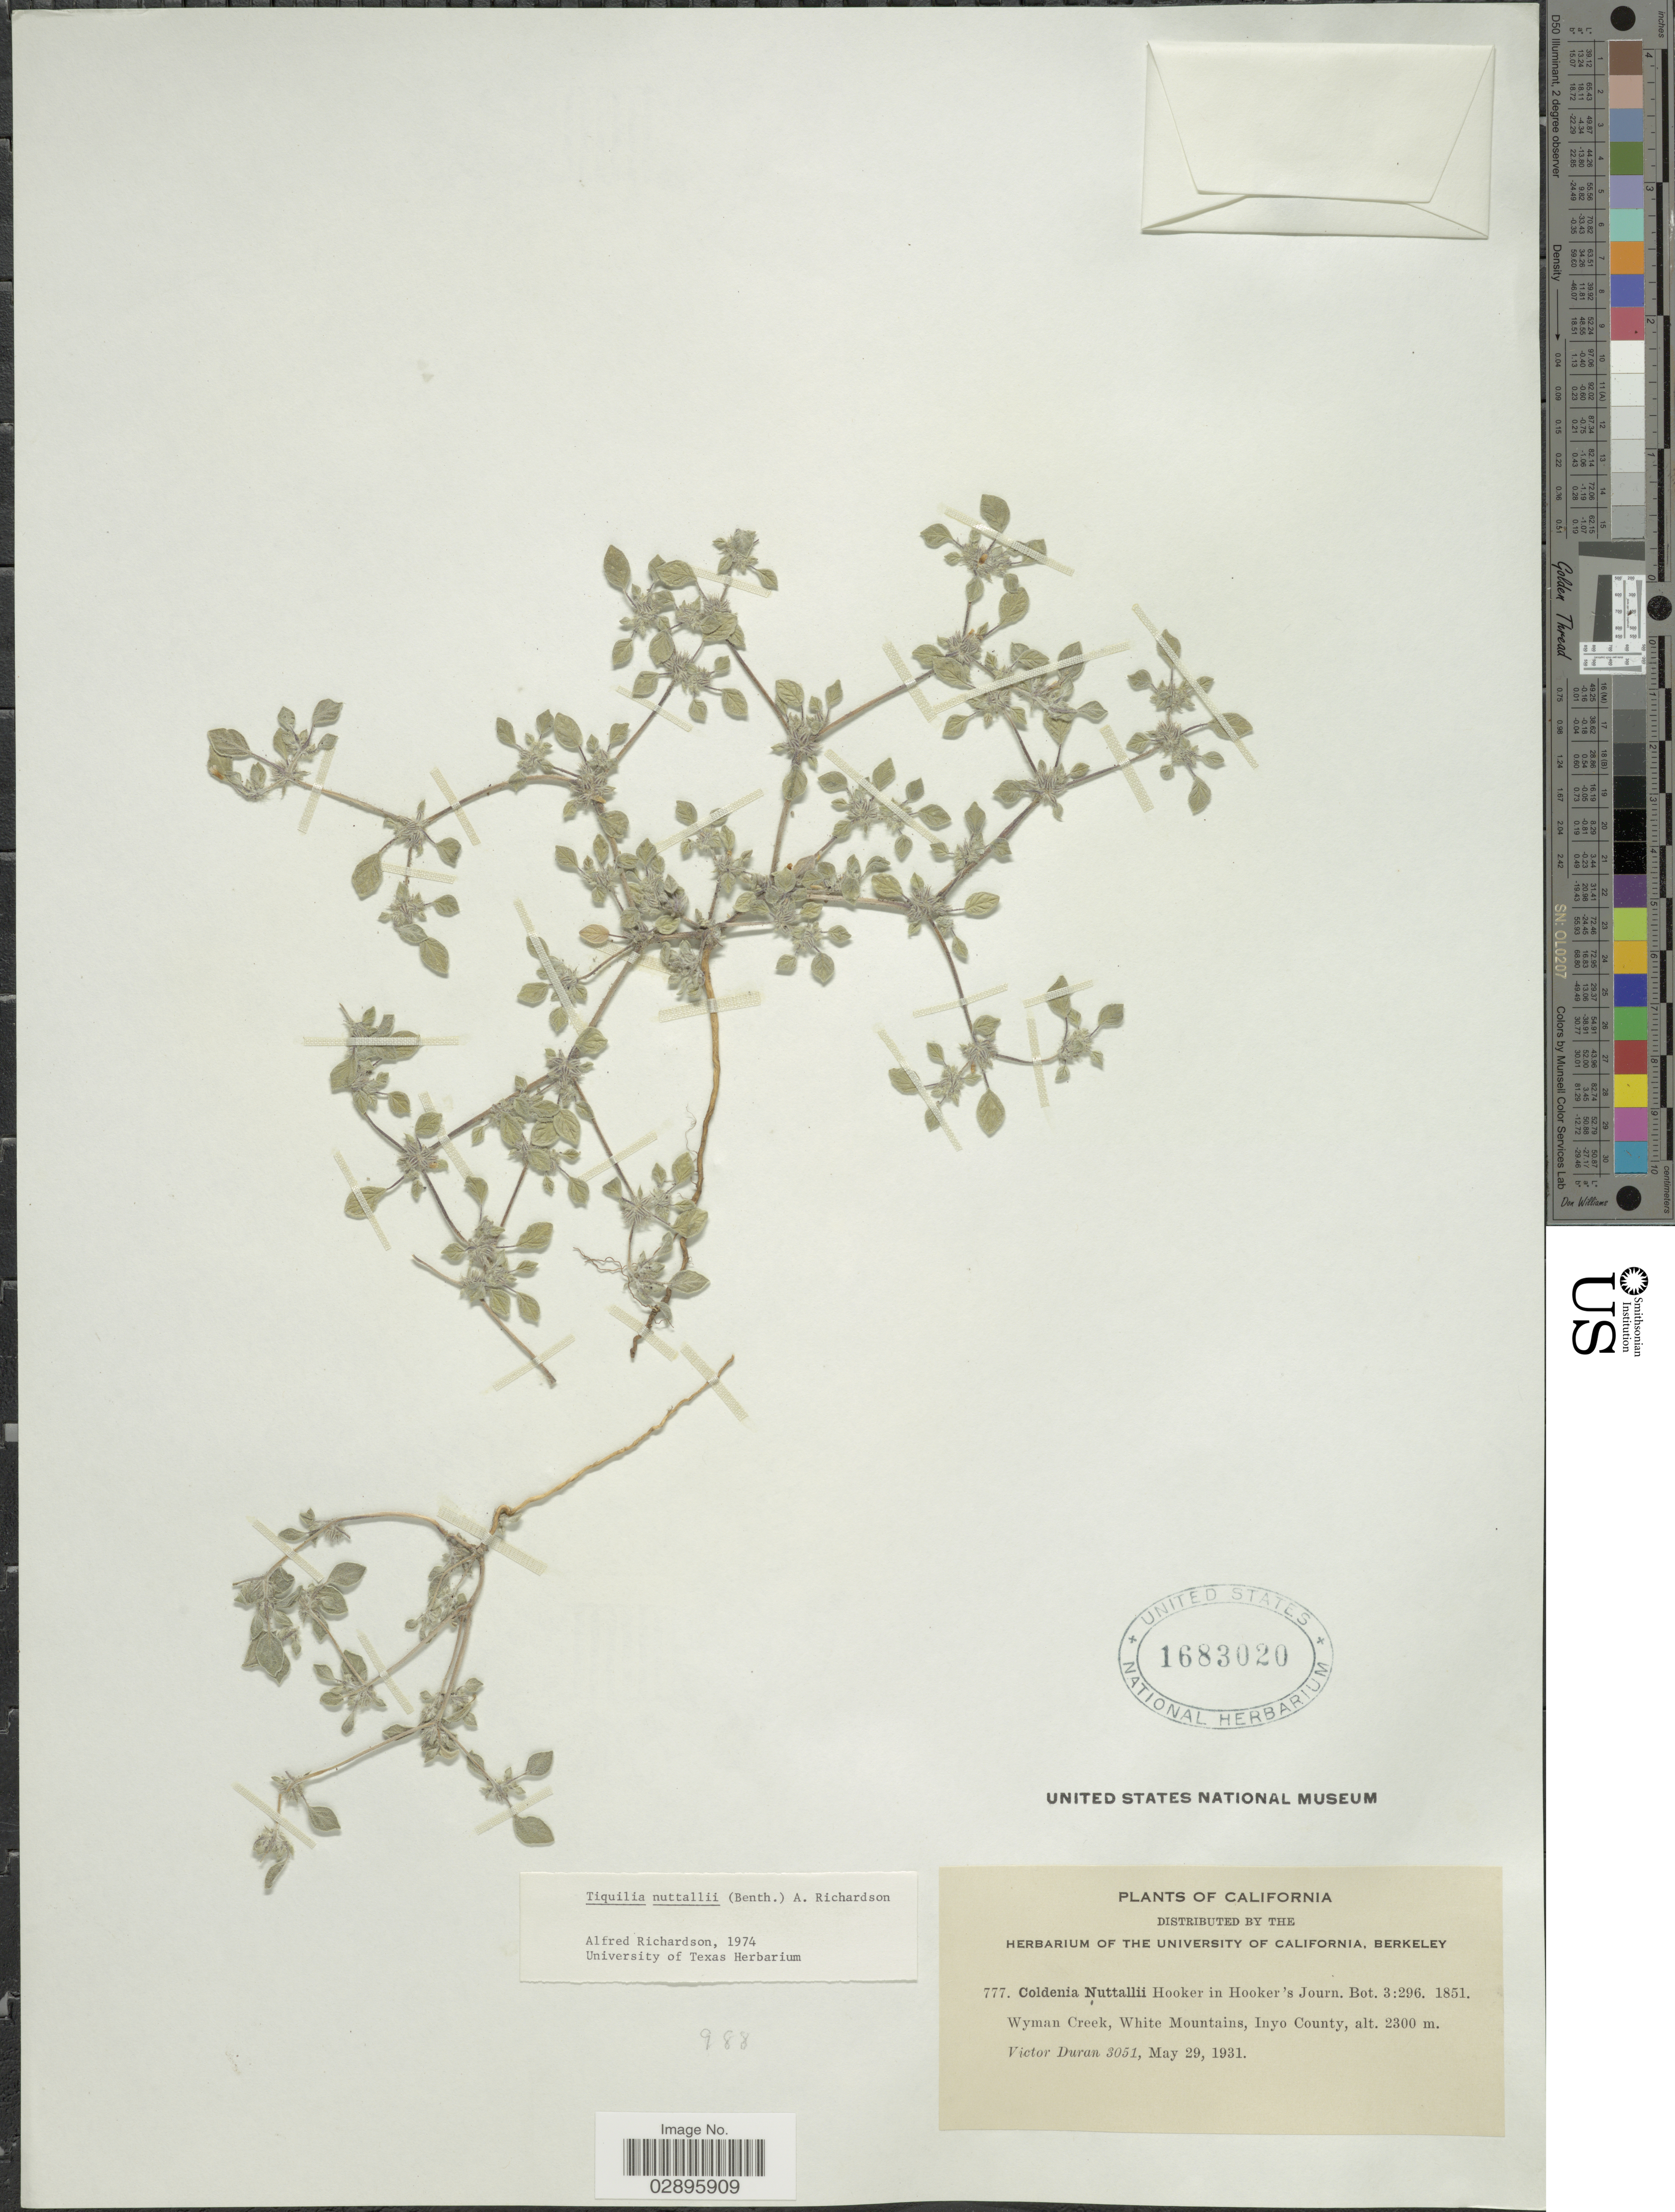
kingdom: Plantae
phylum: Tracheophyta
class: Magnoliopsida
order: Boraginales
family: Ehretiaceae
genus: Tiquilia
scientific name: Tiquilia nuttallii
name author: (Hook.) A.T. Richardson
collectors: V. Duran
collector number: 3051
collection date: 1931-05-29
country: United States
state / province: California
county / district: Inyo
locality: Wyman Creek, White Mountains, Inyo County.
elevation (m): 2300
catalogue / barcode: US 1683020